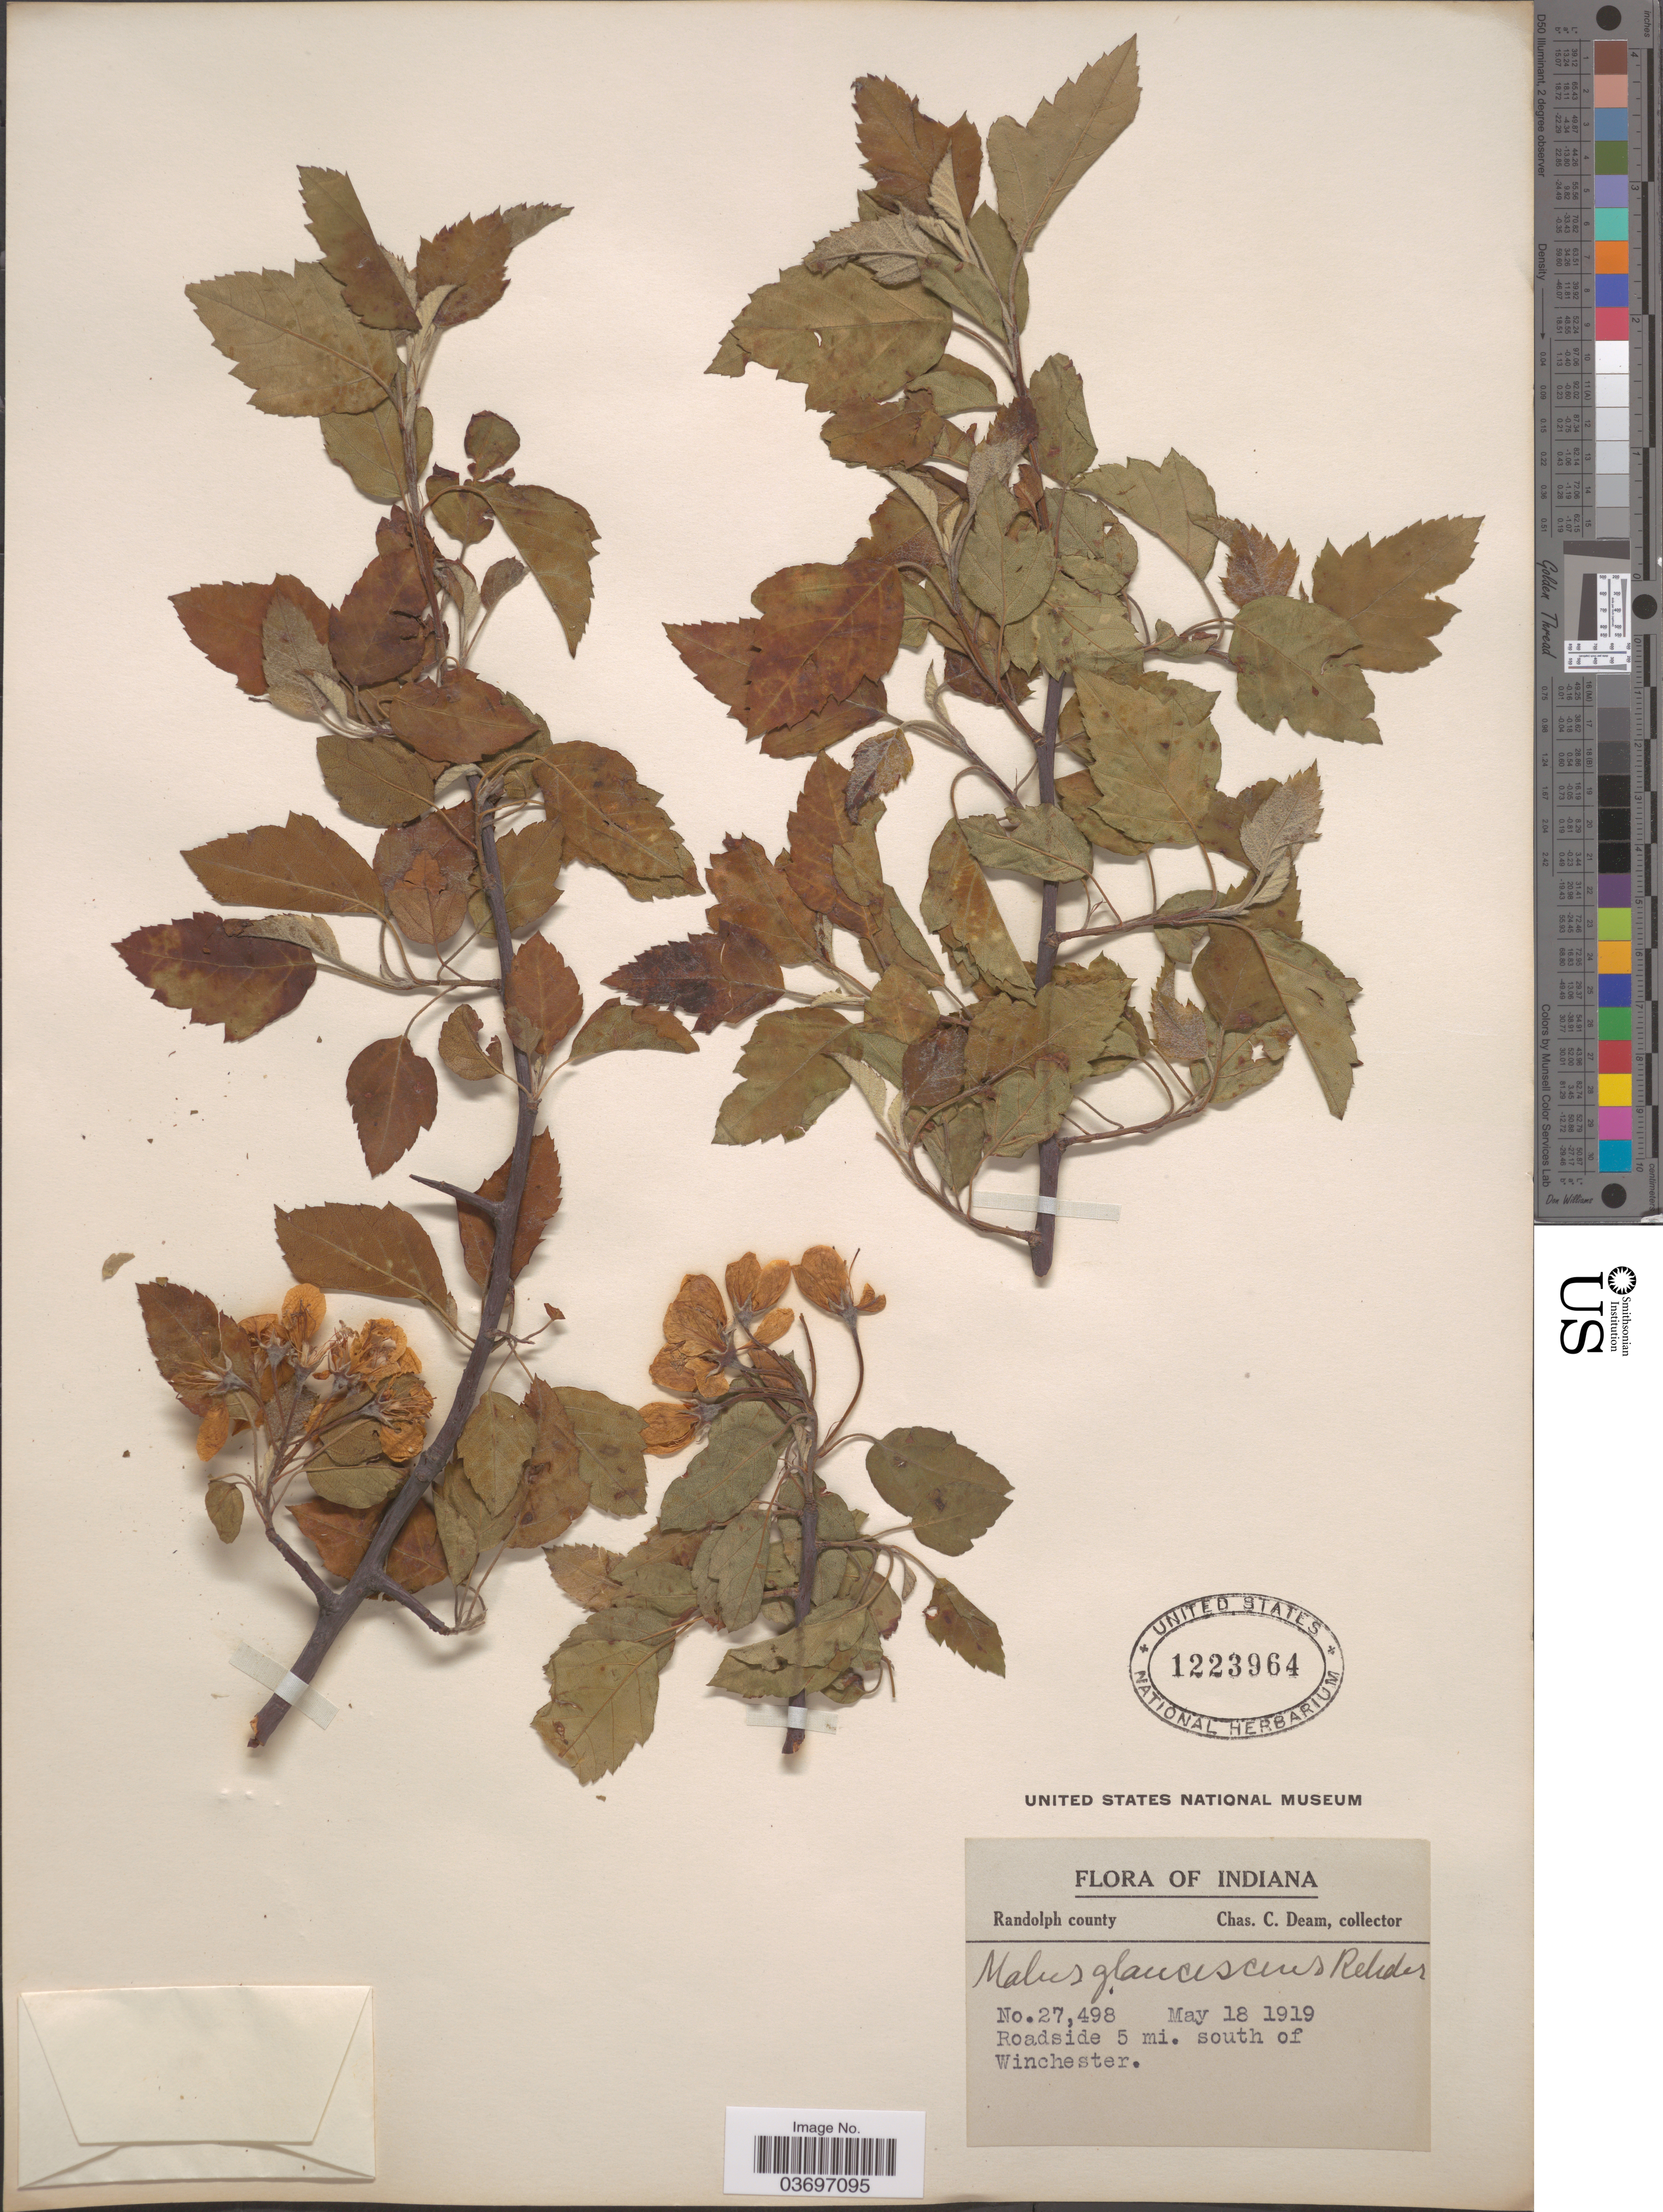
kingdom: Plantae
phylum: Tracheophyta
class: Magnoliopsida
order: Rosales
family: Rosaceae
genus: Malus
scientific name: Malus glaucescens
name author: Rehder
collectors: C. C. Deam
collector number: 27498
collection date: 1919-05-18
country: United States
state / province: Indiana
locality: Randolph County. Roadside 5 mi. south of Winchester.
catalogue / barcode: US 1223964